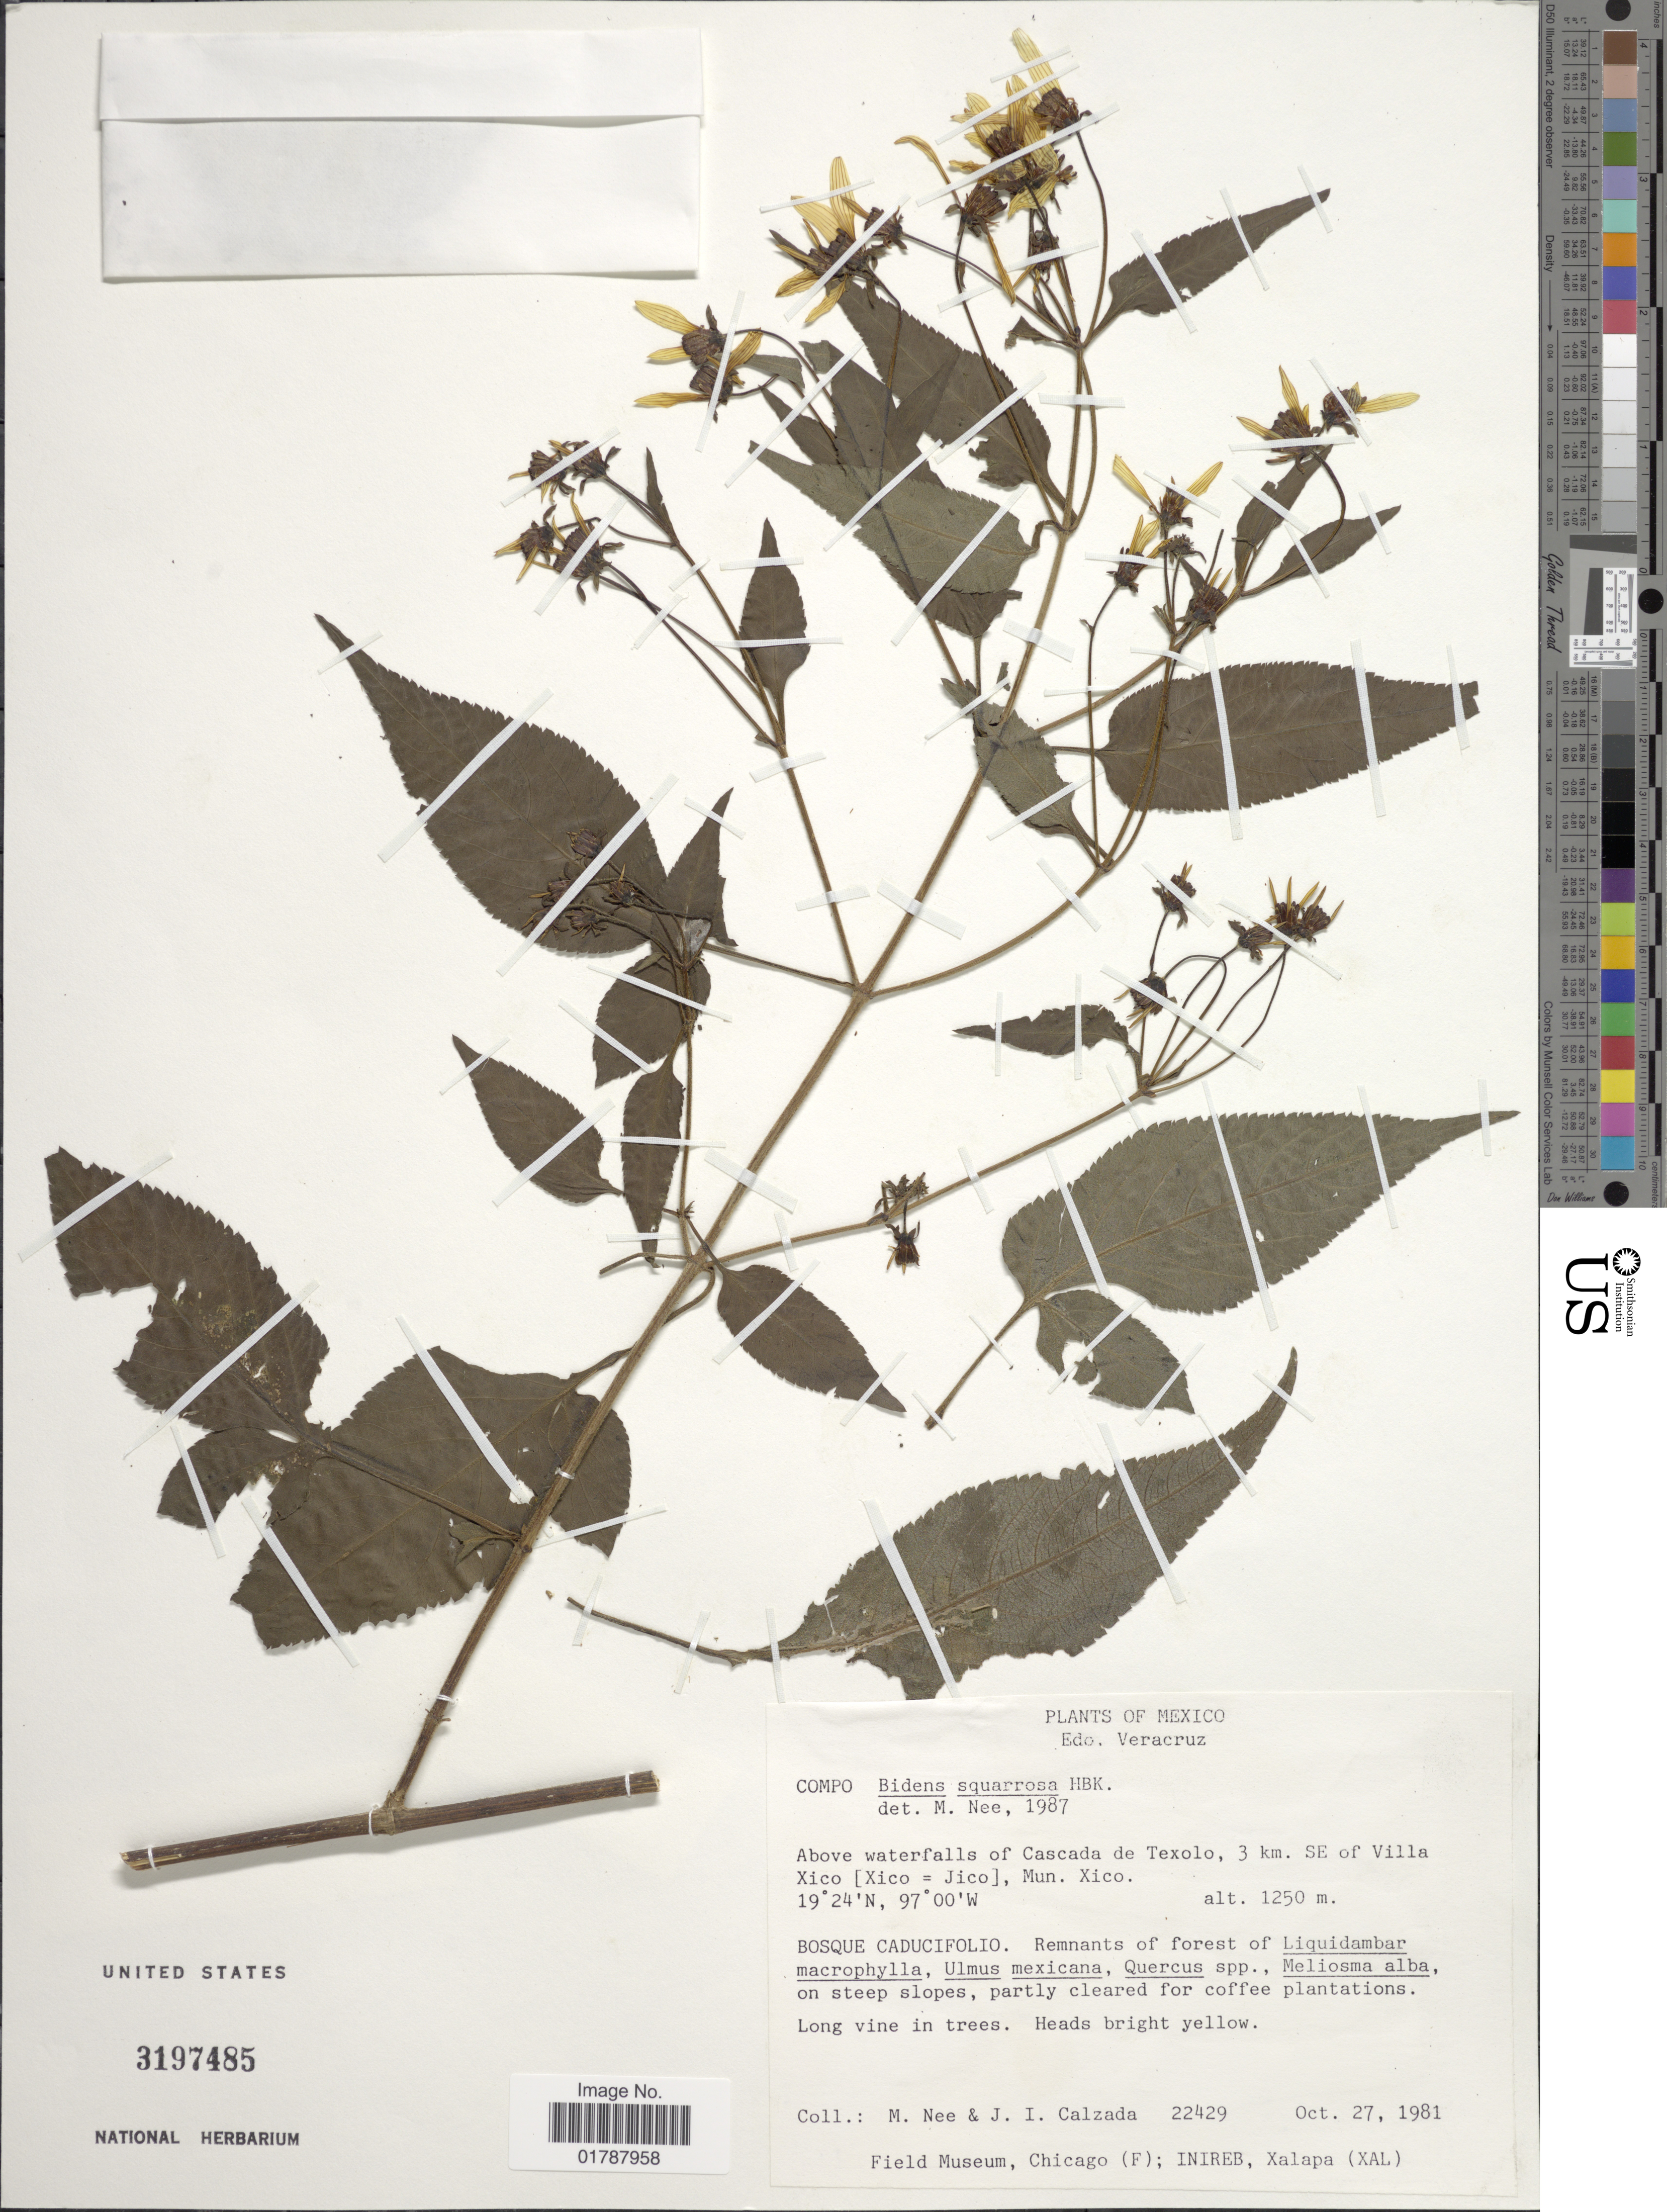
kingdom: Plantae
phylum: Tracheophyta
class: Magnoliopsida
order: Asterales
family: Asteraceae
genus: Bidens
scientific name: Bidens squarrosa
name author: Kunth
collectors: M. Nee & J. I. Calzada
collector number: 22429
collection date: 1981-10-27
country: Mexico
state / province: Veracruz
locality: Edo. Veracruz, Above waterfalls of Cascada de Texolo, 3 km. SE of VIlla Xico (Xico=Jico) Mun. Xico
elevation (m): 1250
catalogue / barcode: US 3197485